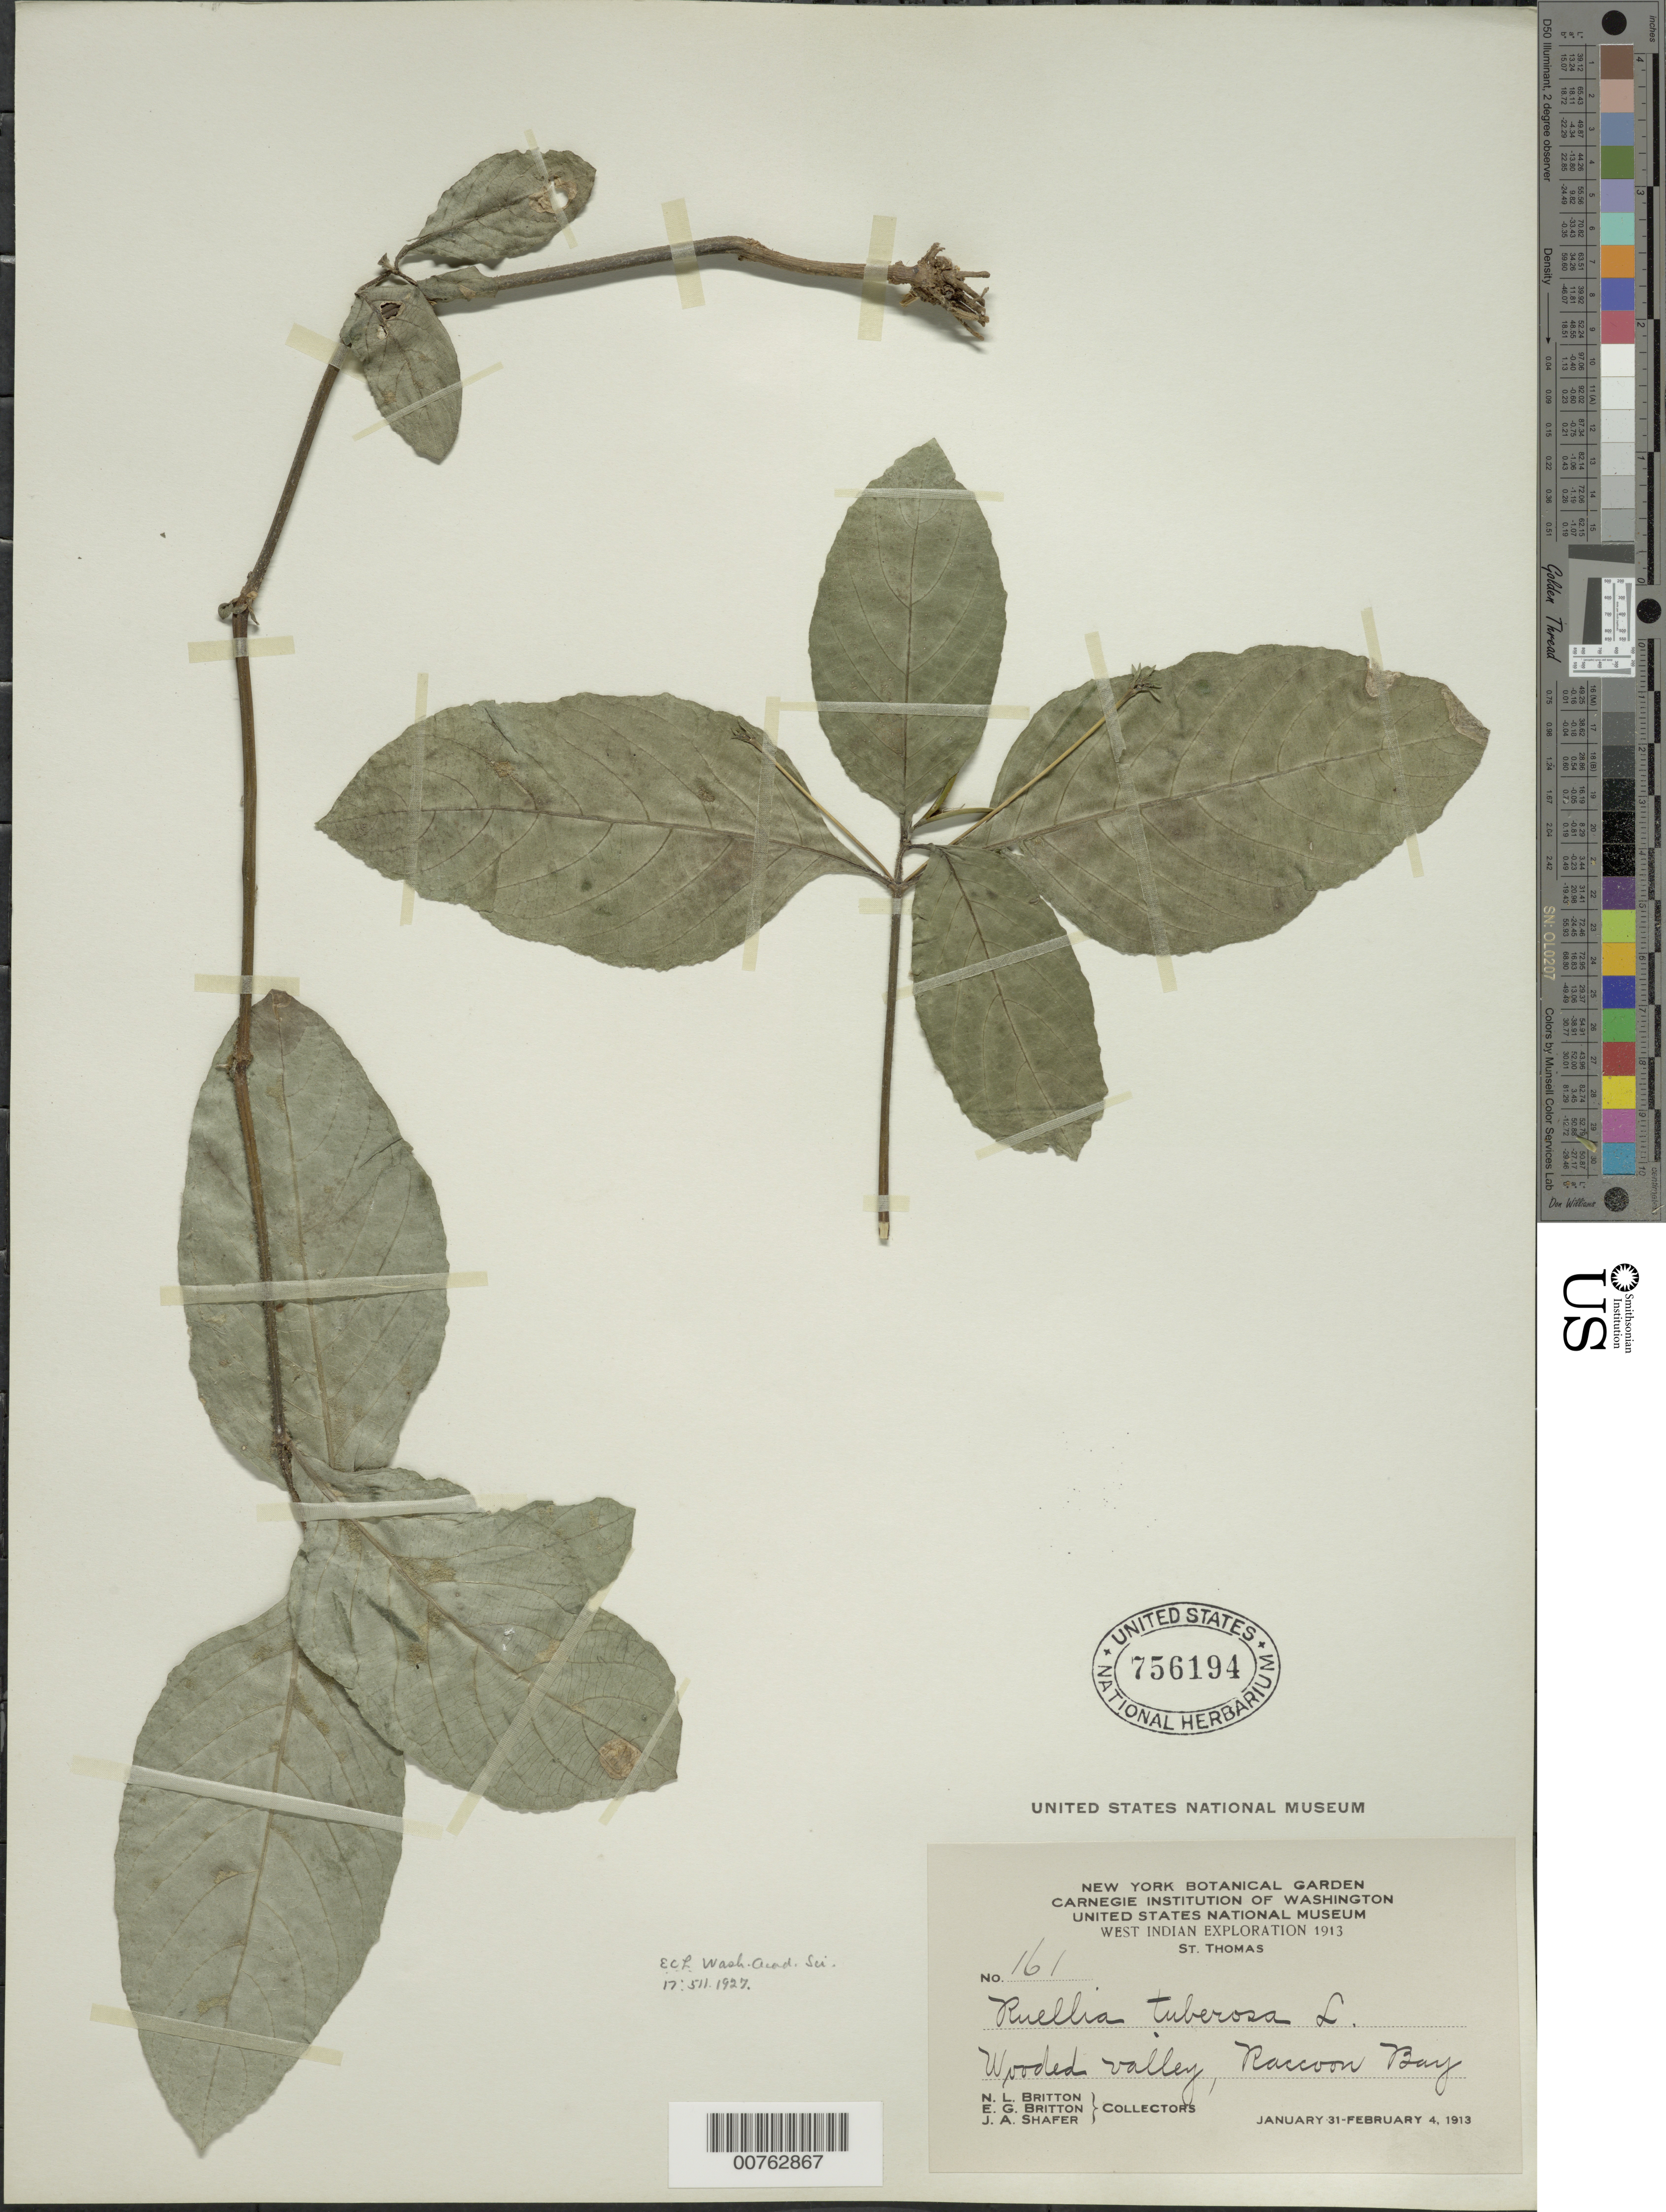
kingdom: Plantae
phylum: Tracheophyta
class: Magnoliopsida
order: Lamiales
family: Acanthaceae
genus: Ruellia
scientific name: Ruellia tuberosa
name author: L.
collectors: N. Britton, E. G. Britton & J. A. Shafer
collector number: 161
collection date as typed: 31 Jan 1913 to 04 Feb 1913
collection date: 1913-01-31/1913-02-04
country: U.S. Virgin Islands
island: St. Thomas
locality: Raccoon Bay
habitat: Wooded valley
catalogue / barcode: US 756194